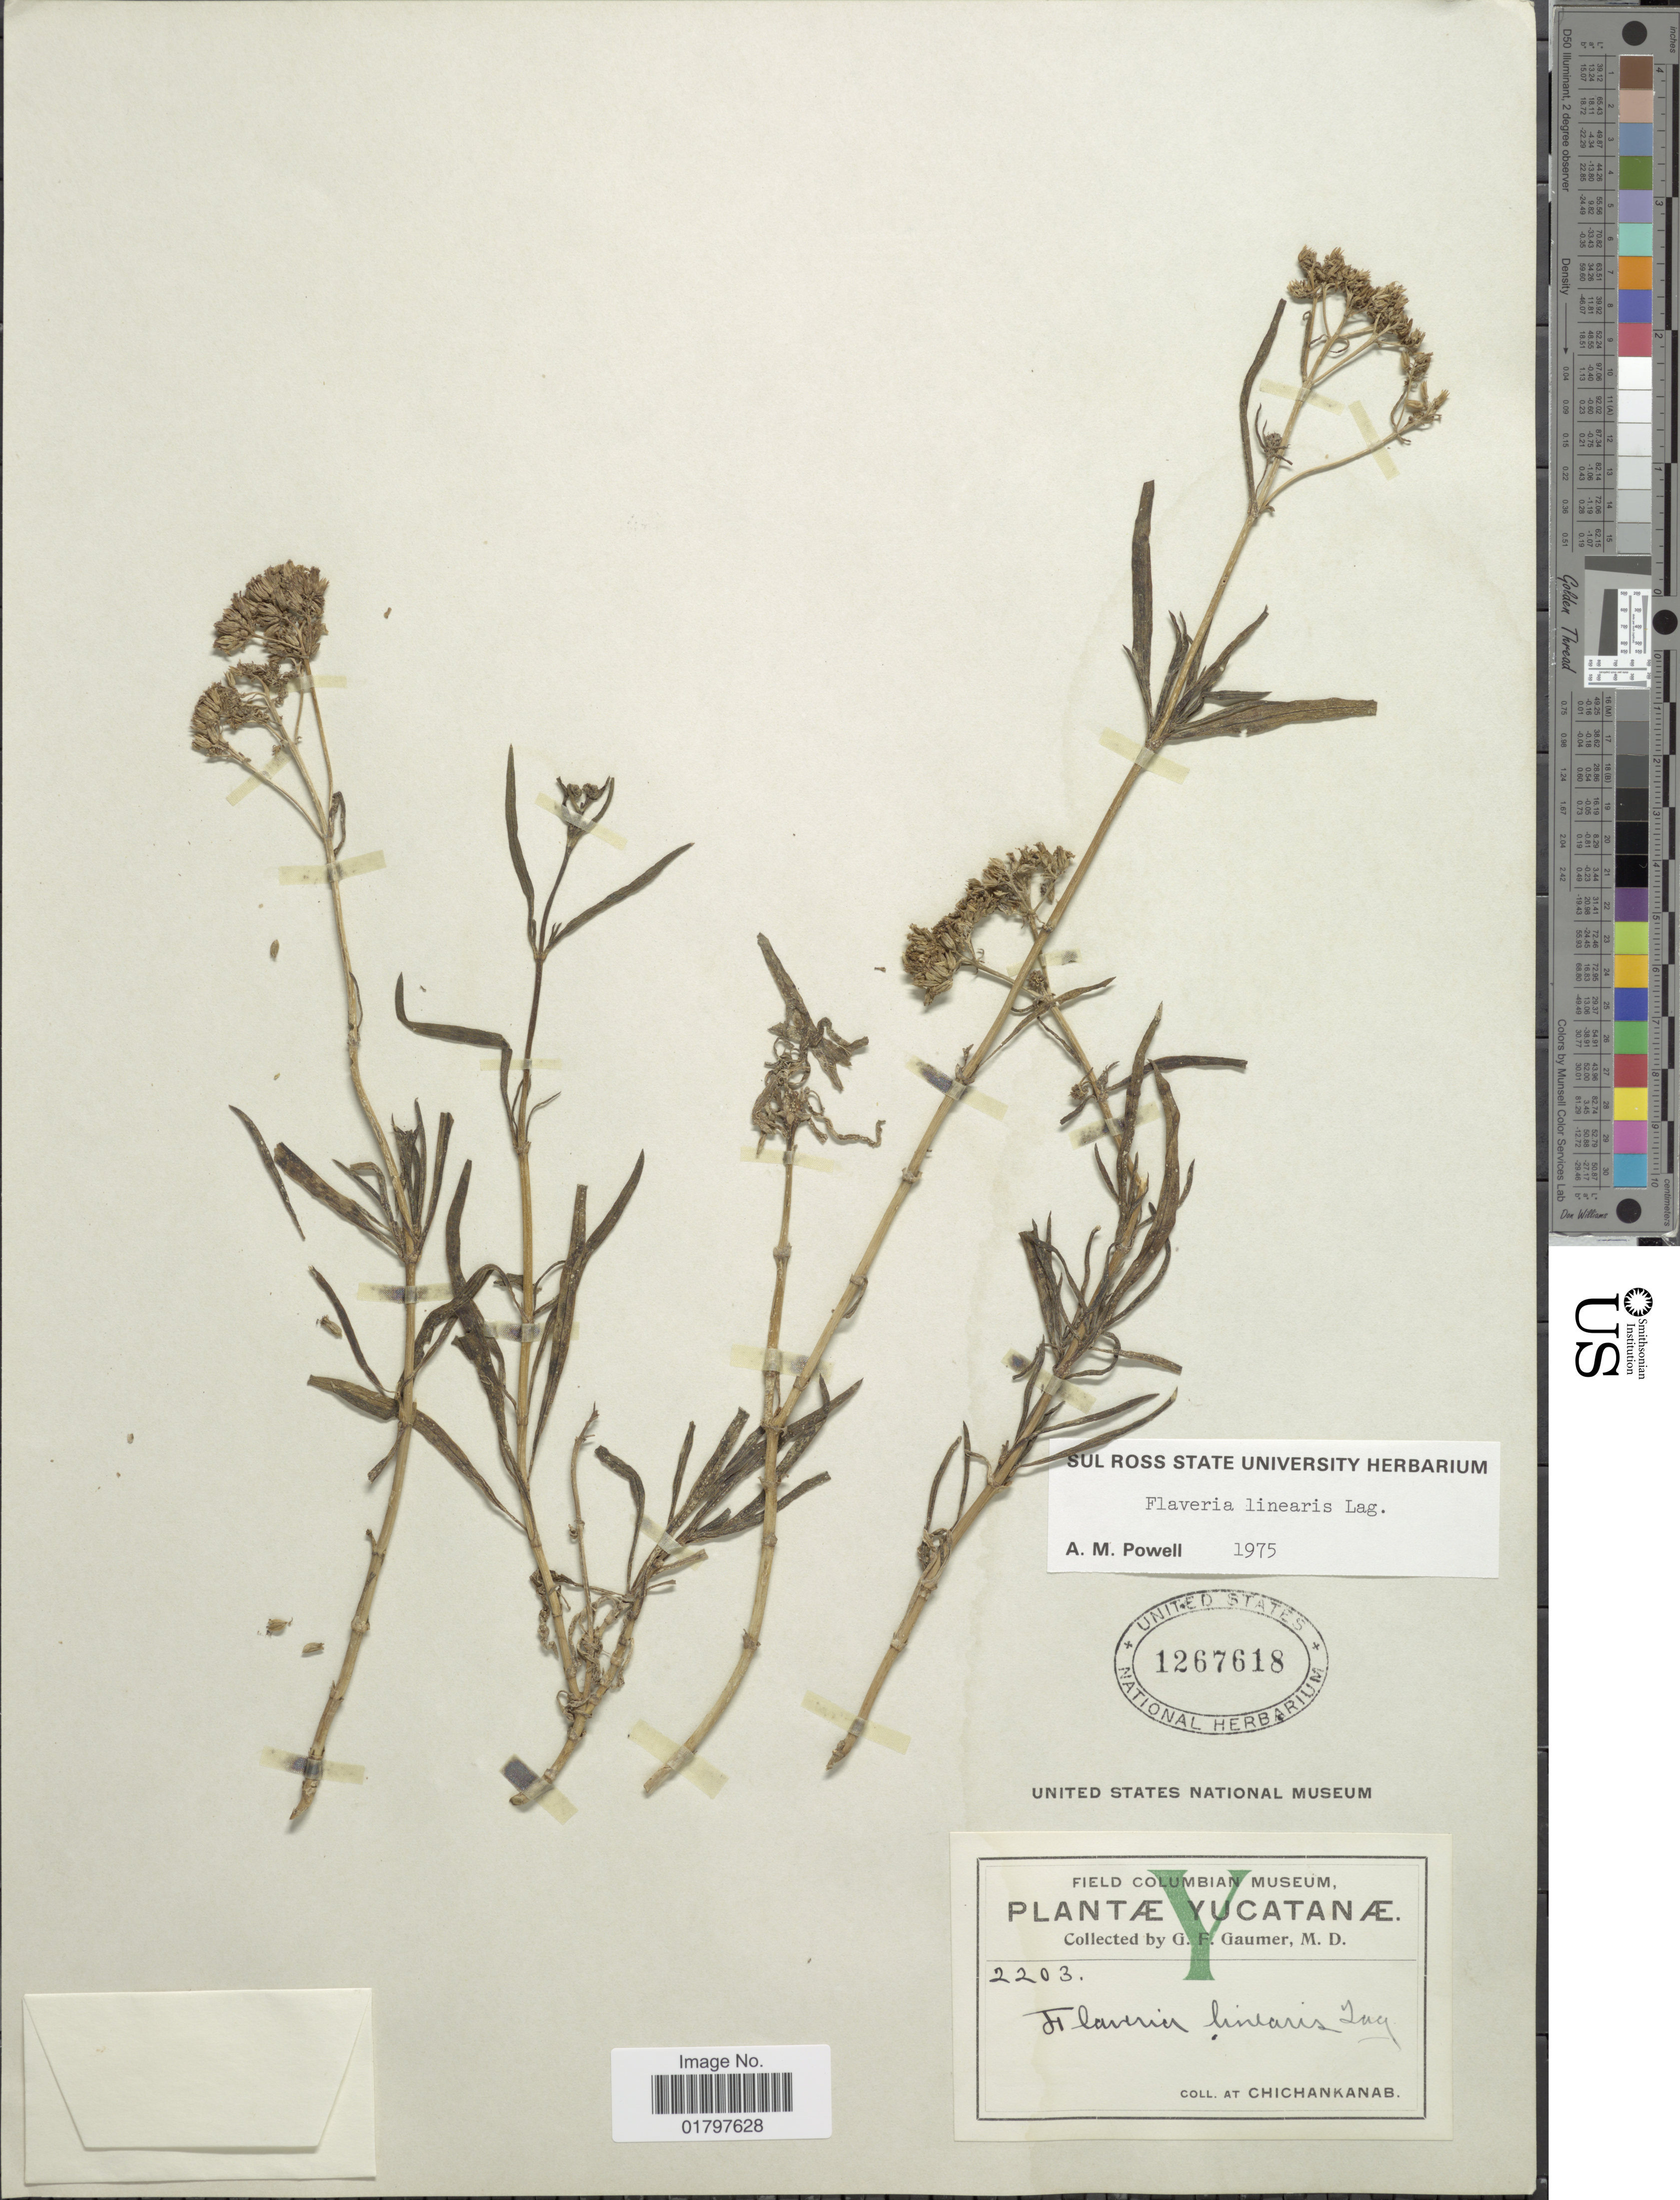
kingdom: Plantae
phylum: Tracheophyta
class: Magnoliopsida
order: Asterales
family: Asteraceae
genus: Flaveria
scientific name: Flaveria linearis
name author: Lag.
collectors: G. F. Gaumer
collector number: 2203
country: Mexico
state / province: Yucatán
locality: At Chichankanas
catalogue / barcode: US 1267618